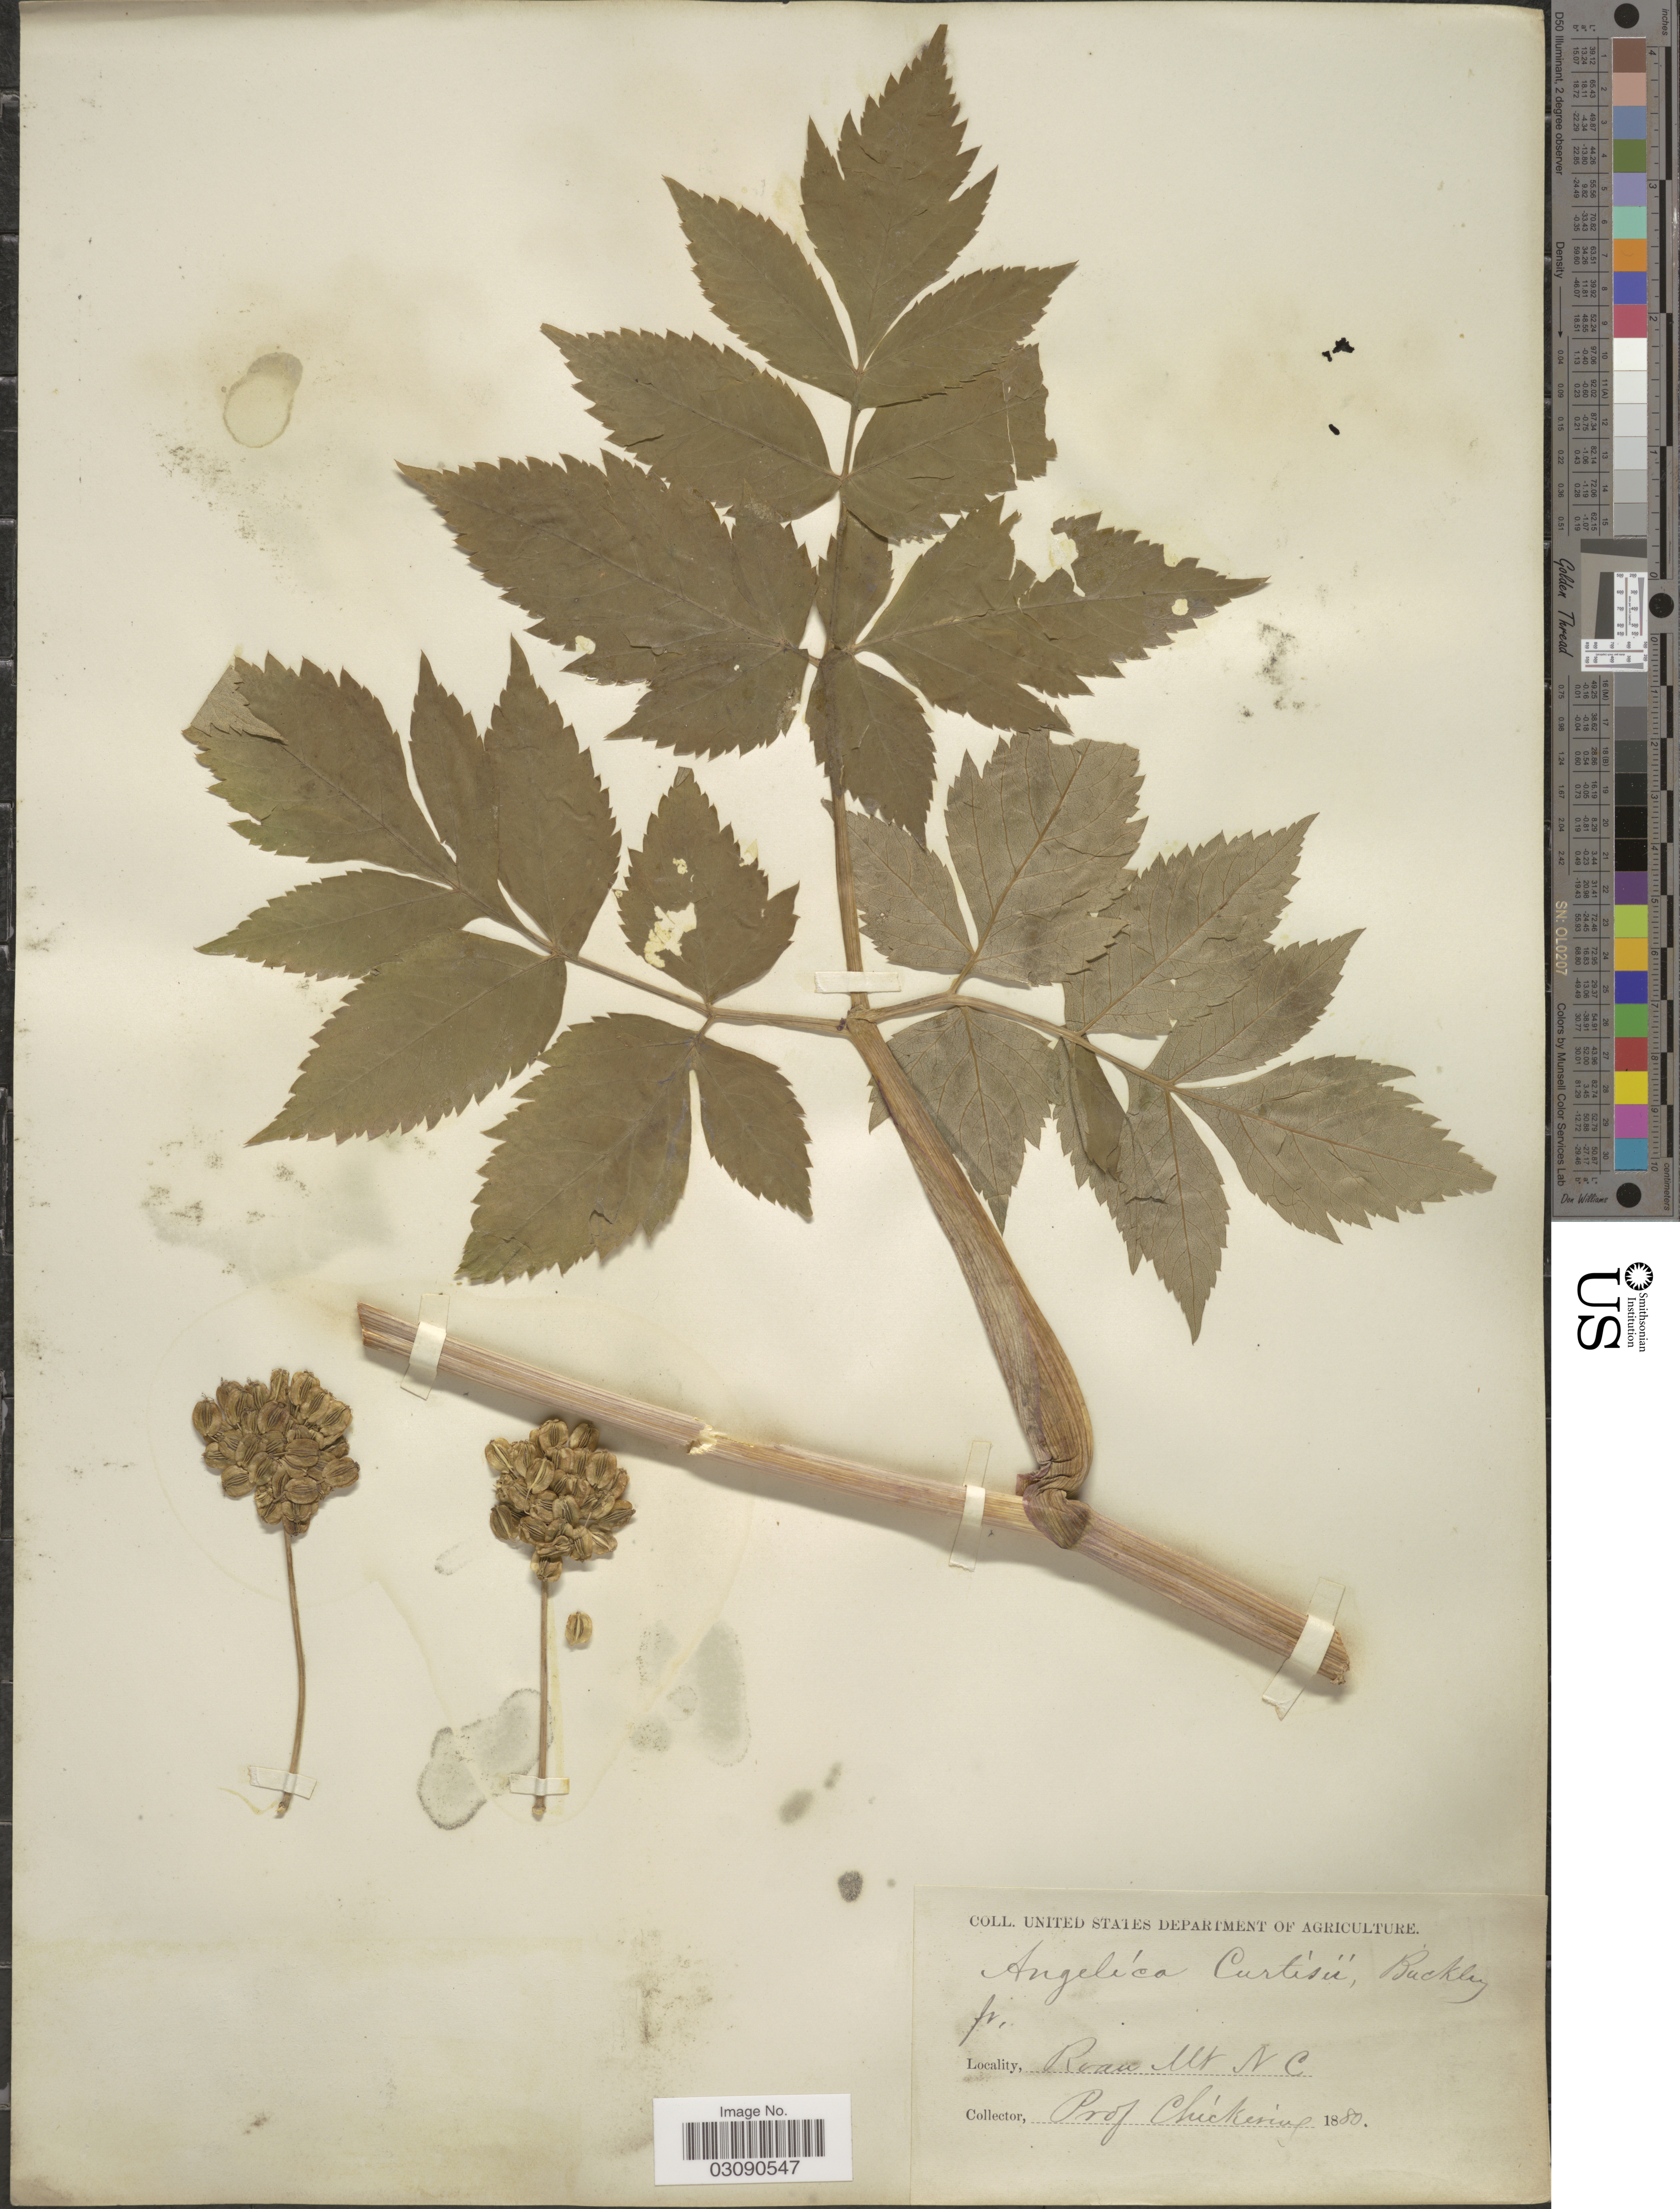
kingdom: Plantae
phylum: Tracheophyta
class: Magnoliopsida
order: Apiales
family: Apiaceae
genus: Angelica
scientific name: Angelica triquinata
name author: Michx.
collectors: -. Chickering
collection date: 1880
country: United States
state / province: North Carolina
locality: Roan Mt.